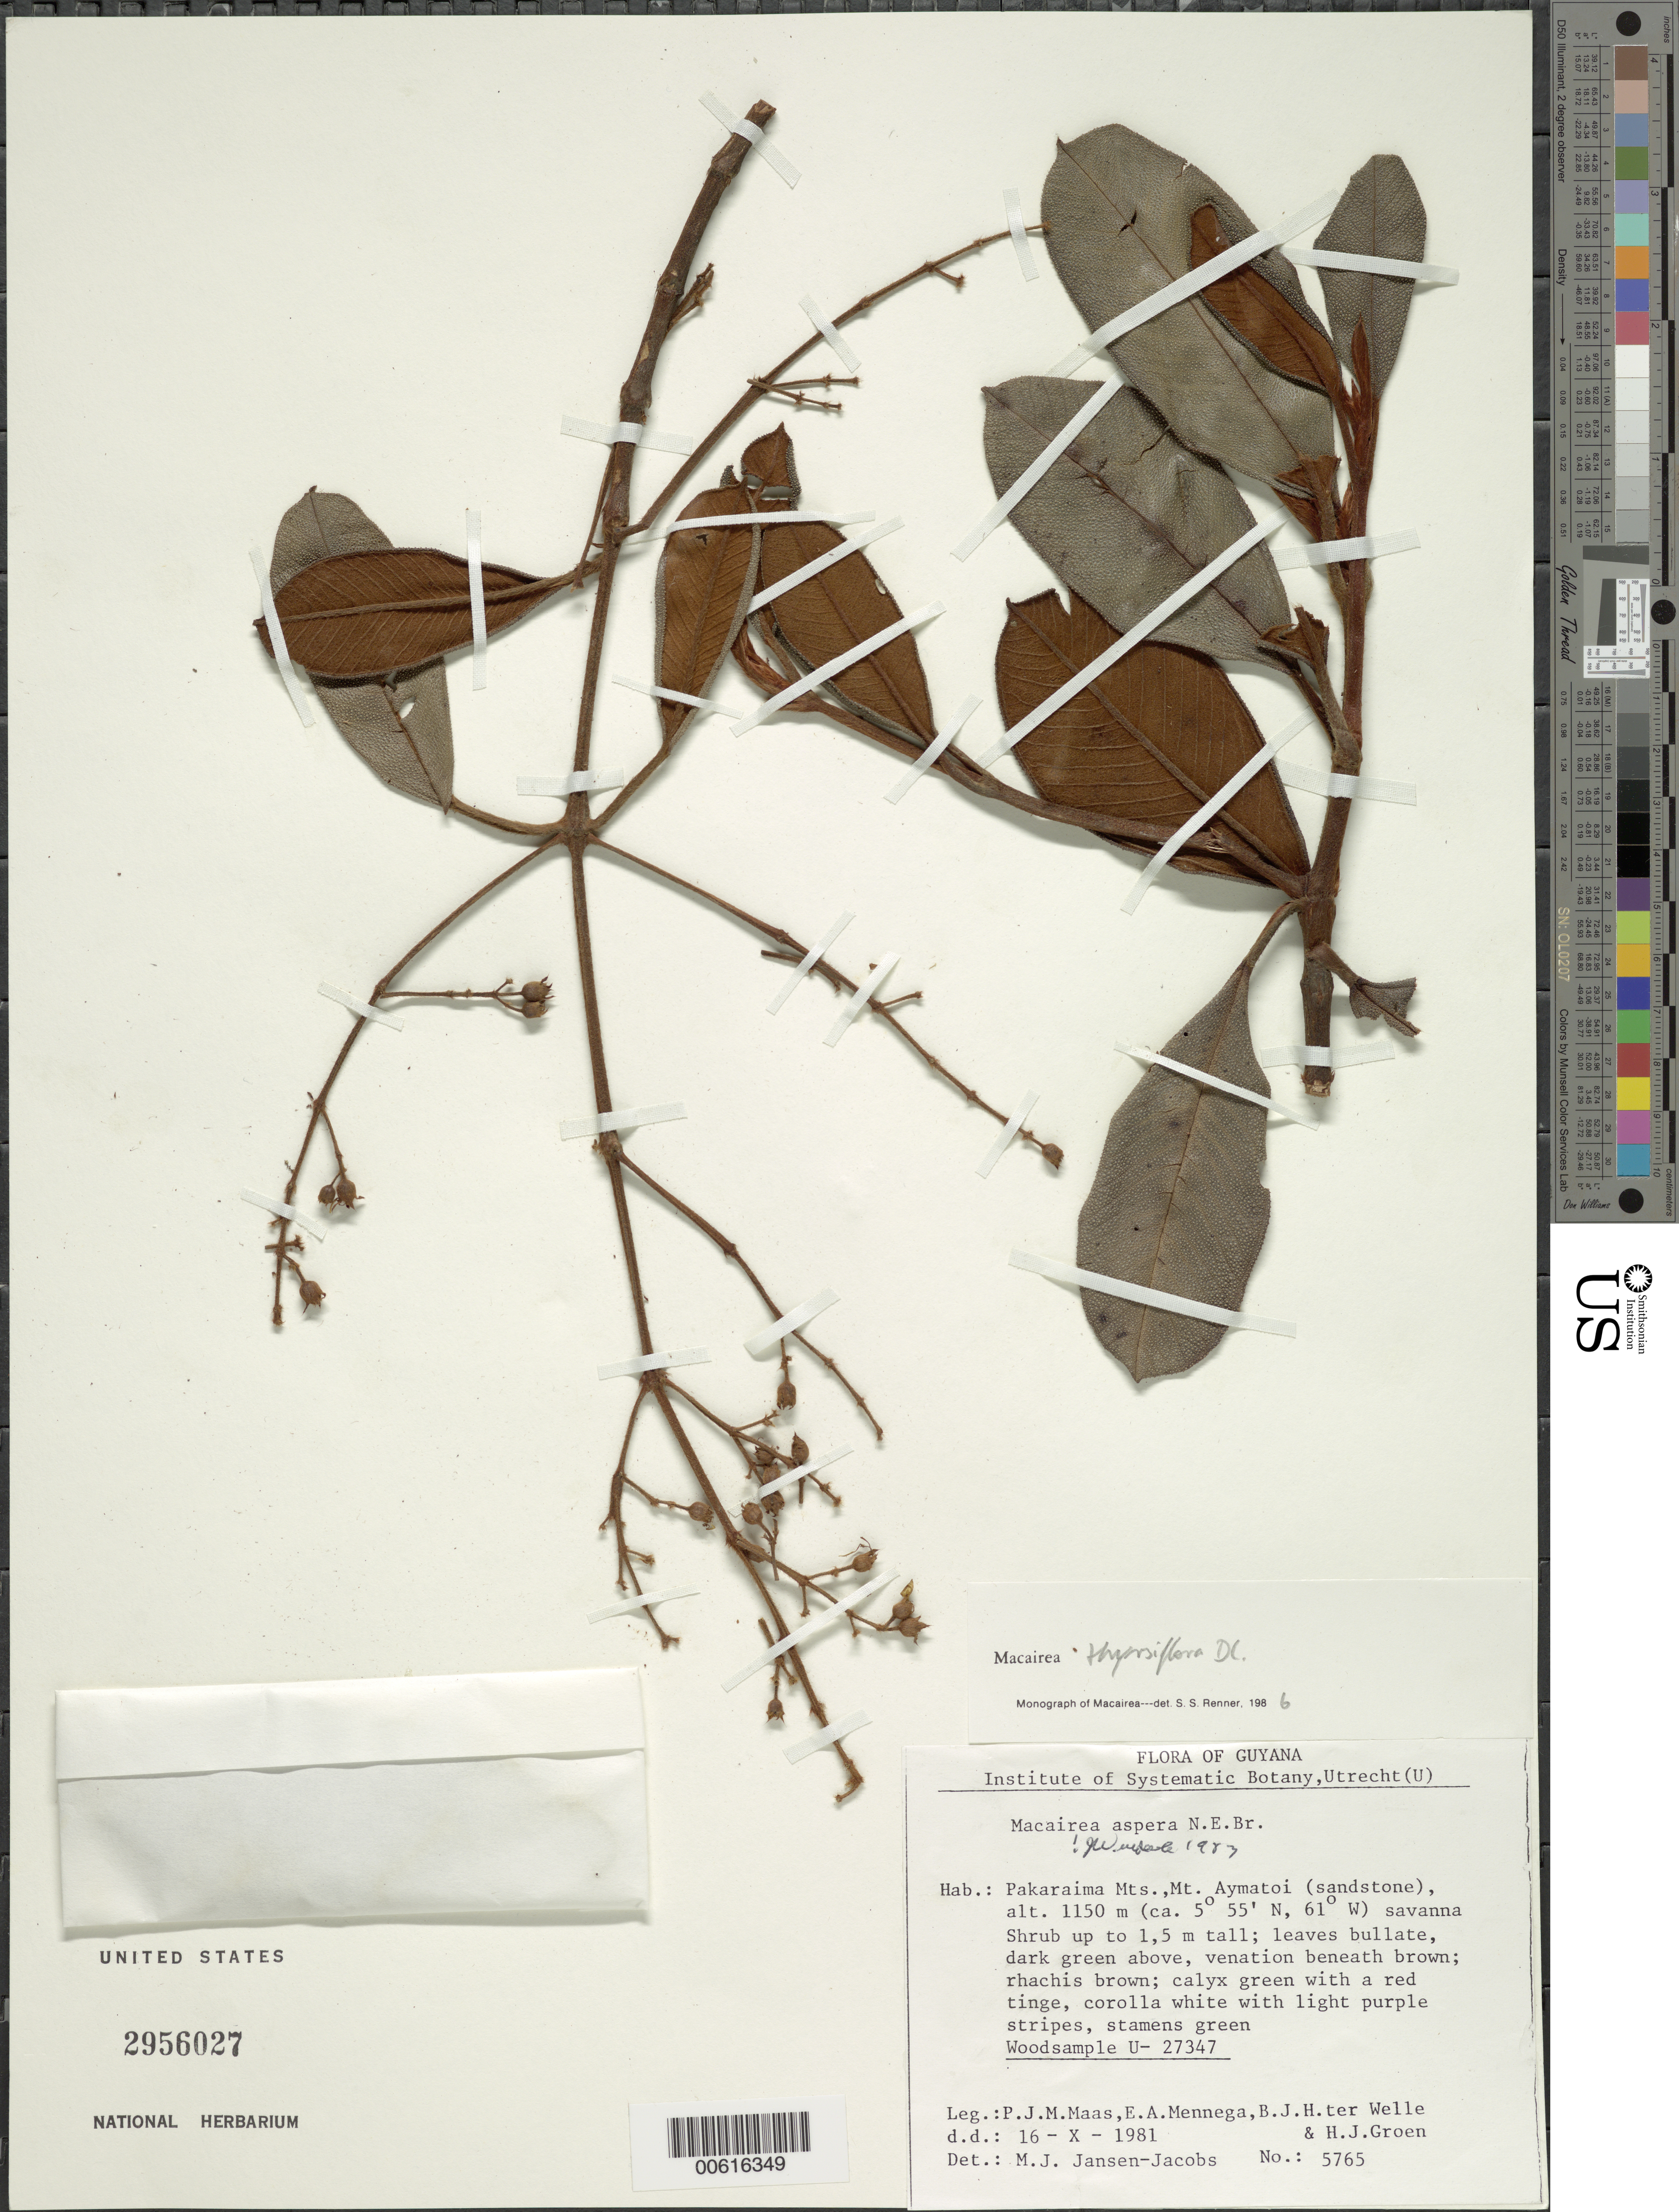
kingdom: Plantae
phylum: Tracheophyta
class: Magnoliopsida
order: Myrtales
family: Melastomataceae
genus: Macairea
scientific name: Macairea aspera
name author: N.E. Br.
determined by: Nunes da Silva, Diego, (RB), Jardim Botanico do Rio de Janeiro - Herbario (BRAZIL)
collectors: P. Maas, E. A. Mennega, B. Welle & H. Groen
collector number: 5765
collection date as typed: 16-Oct-81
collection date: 1981-10-16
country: Guyana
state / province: Cuyuni-Mazaruni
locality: Mt. Aymatoi, Pakaraima Mts.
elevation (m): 1150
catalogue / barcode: US 2956027